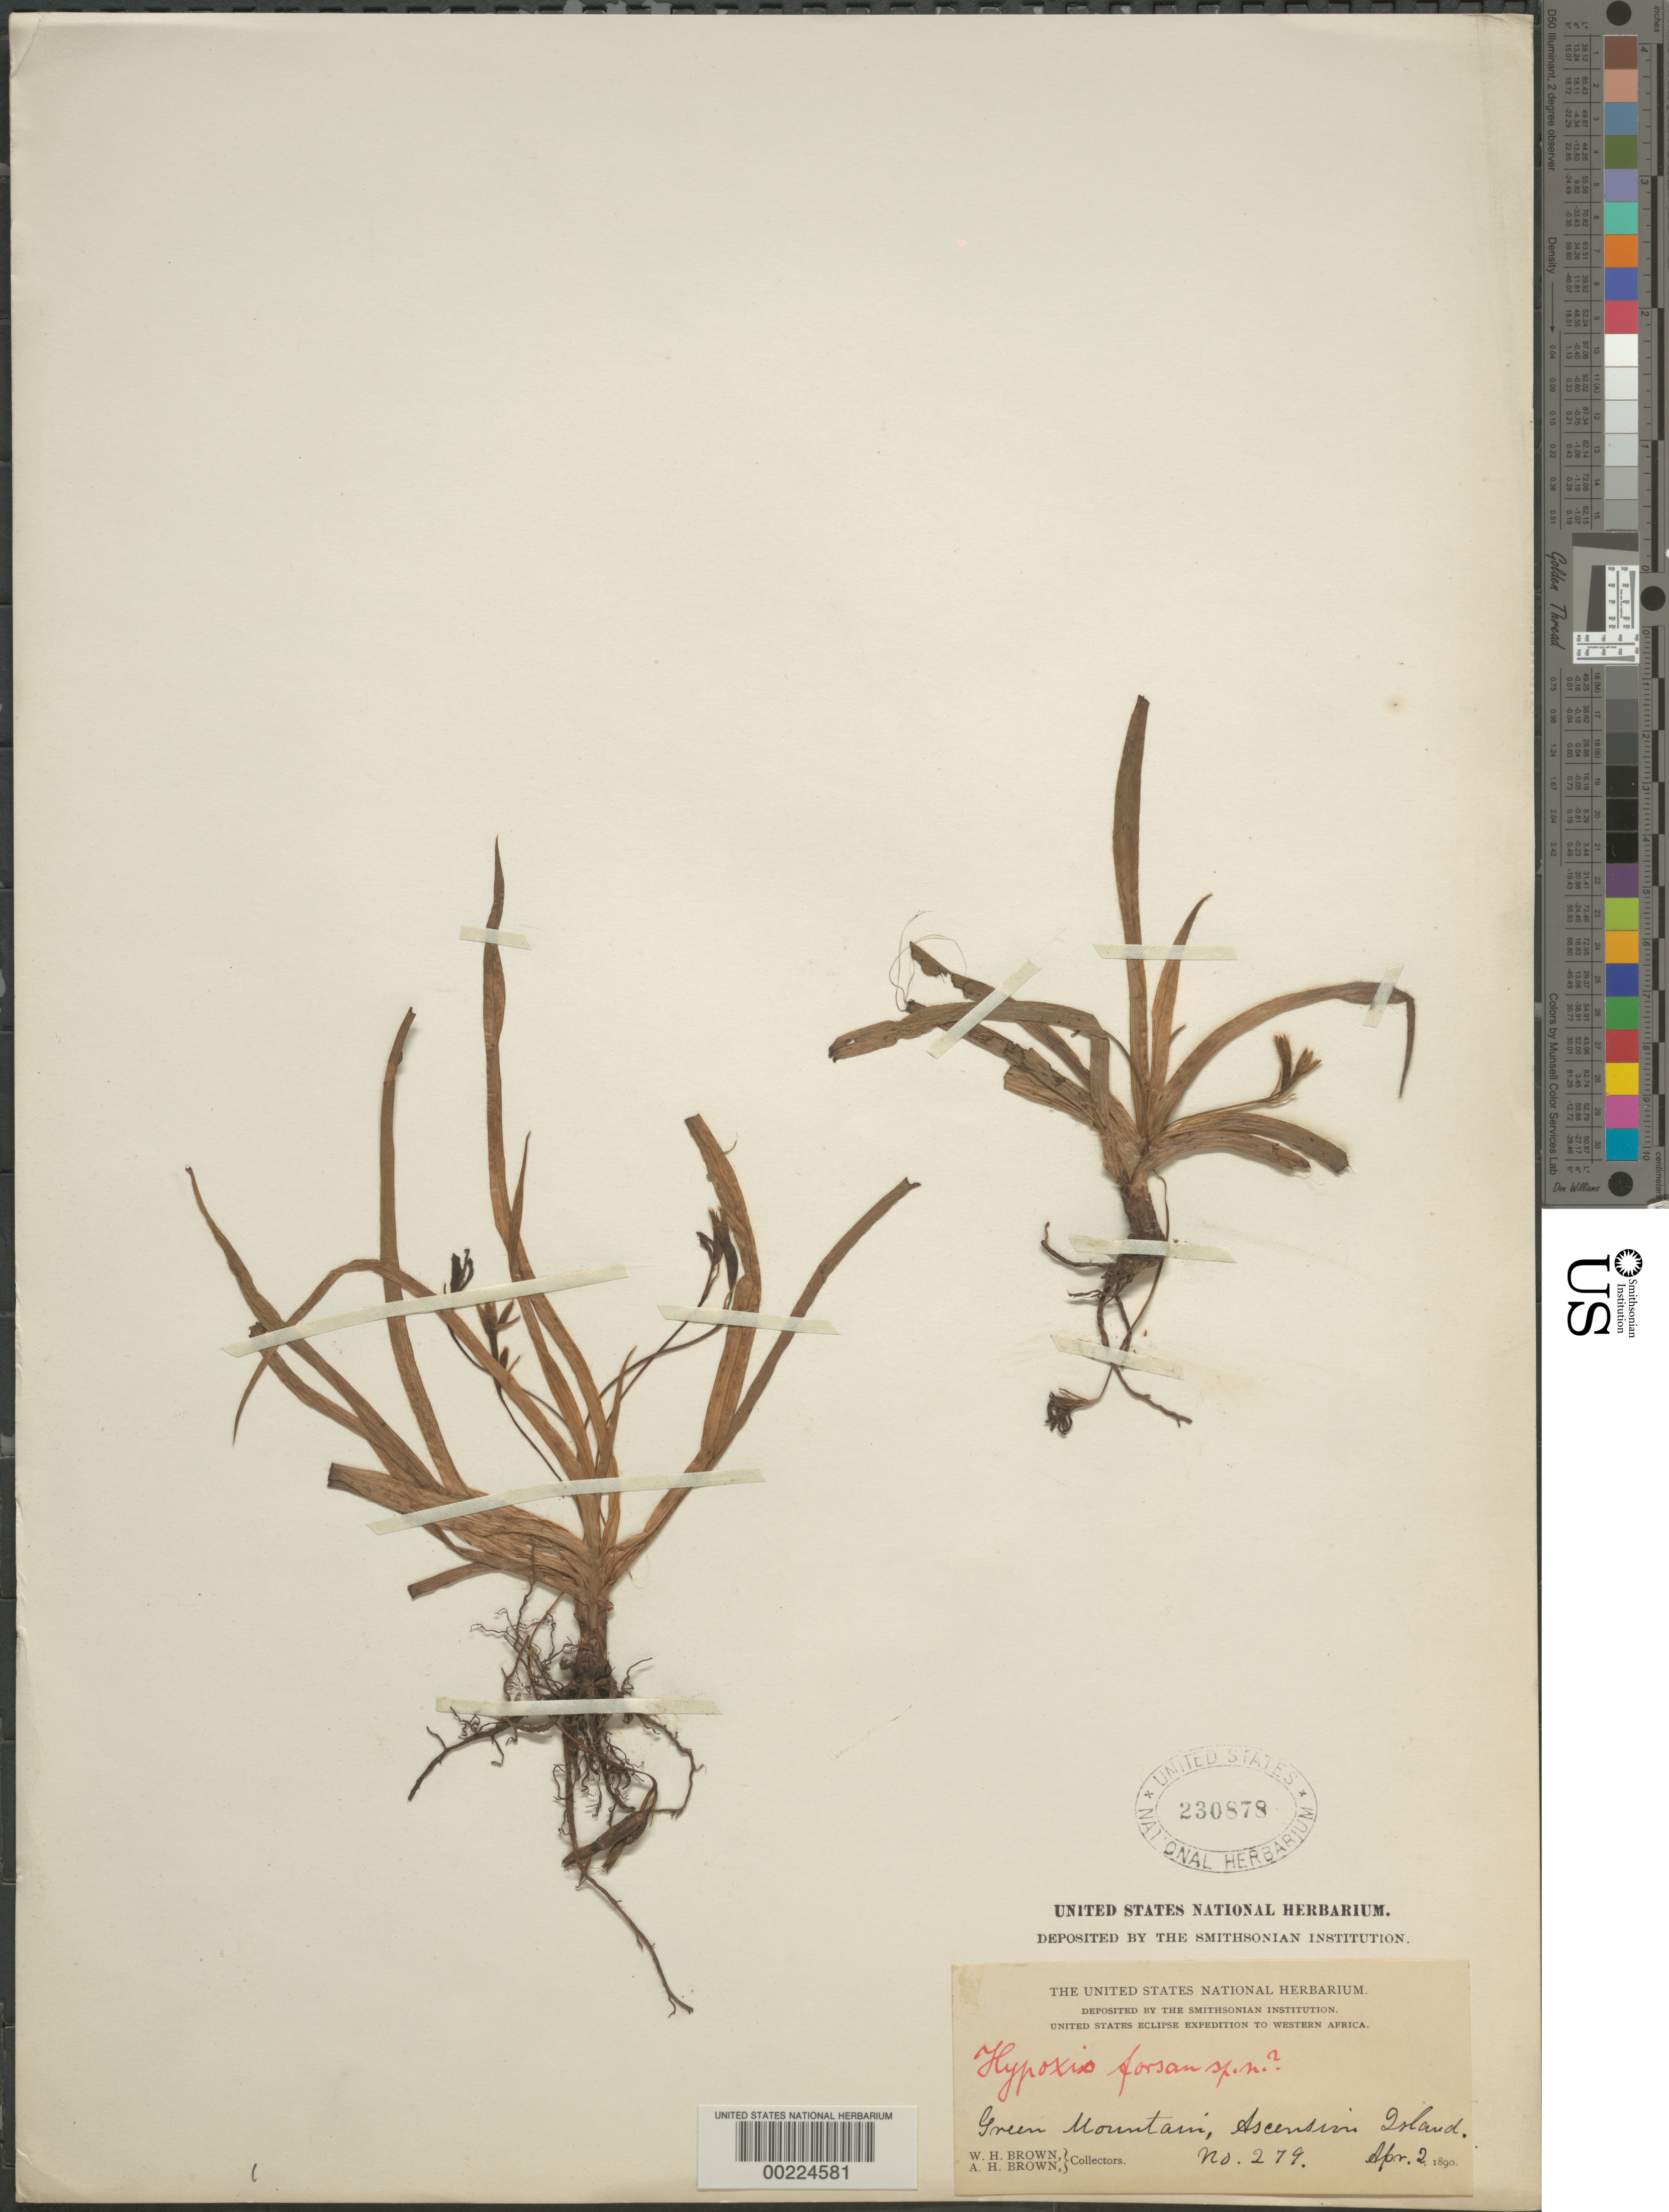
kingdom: Plantae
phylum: Tracheophyta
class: Liliopsida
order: Asparagales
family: Hypoxidaceae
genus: Hypoxis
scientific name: Hypoxis forsan, ined.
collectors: W. H. Brown & A. H. Brown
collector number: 279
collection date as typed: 02 Apr 1890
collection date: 1890-04-02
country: Micronesia, Federated States of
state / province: Pohnpei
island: Pohnpei [Ponape]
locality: Green mountain, (ascension island)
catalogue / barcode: US 230878